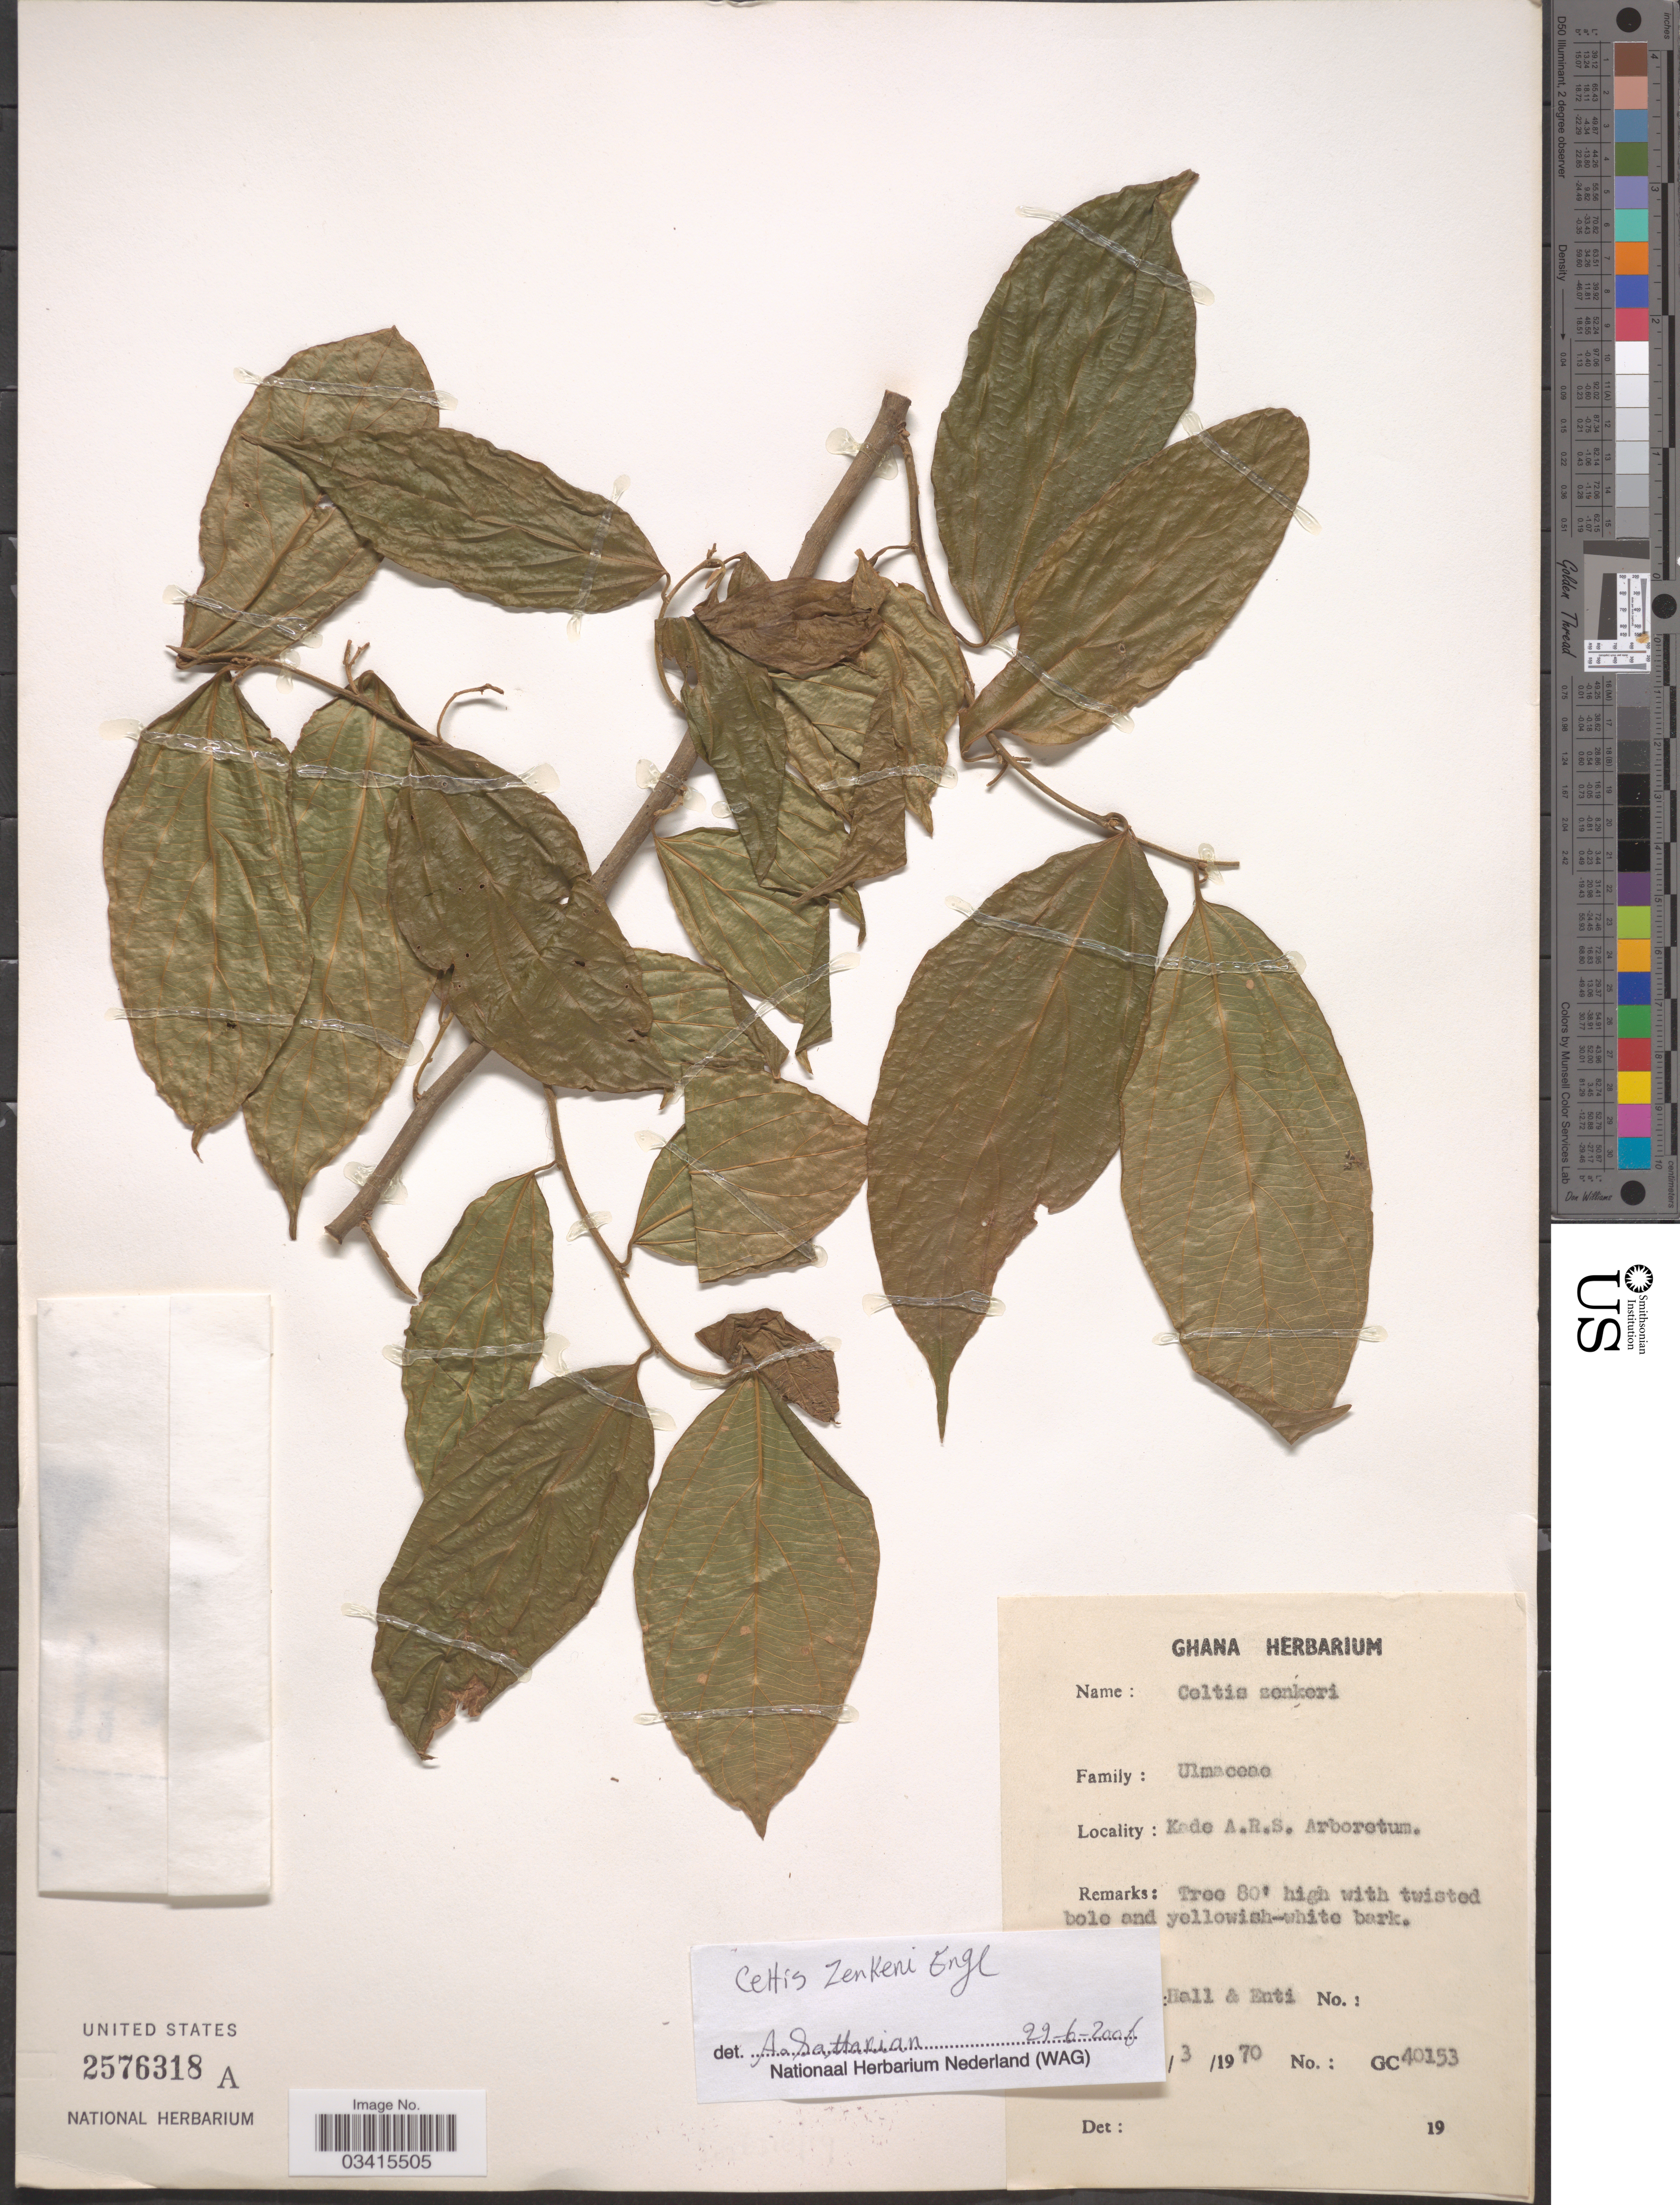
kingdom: Plantae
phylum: Tracheophyta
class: Magnoliopsida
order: Rosales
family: Cannabaceae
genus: Celtis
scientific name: Celtis zenkeri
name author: Engl.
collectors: -- Hall & -. Enti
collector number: GC40153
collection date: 1970-03-03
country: Ghana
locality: Kade A.R.S. Arboretum.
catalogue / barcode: US 2576318A